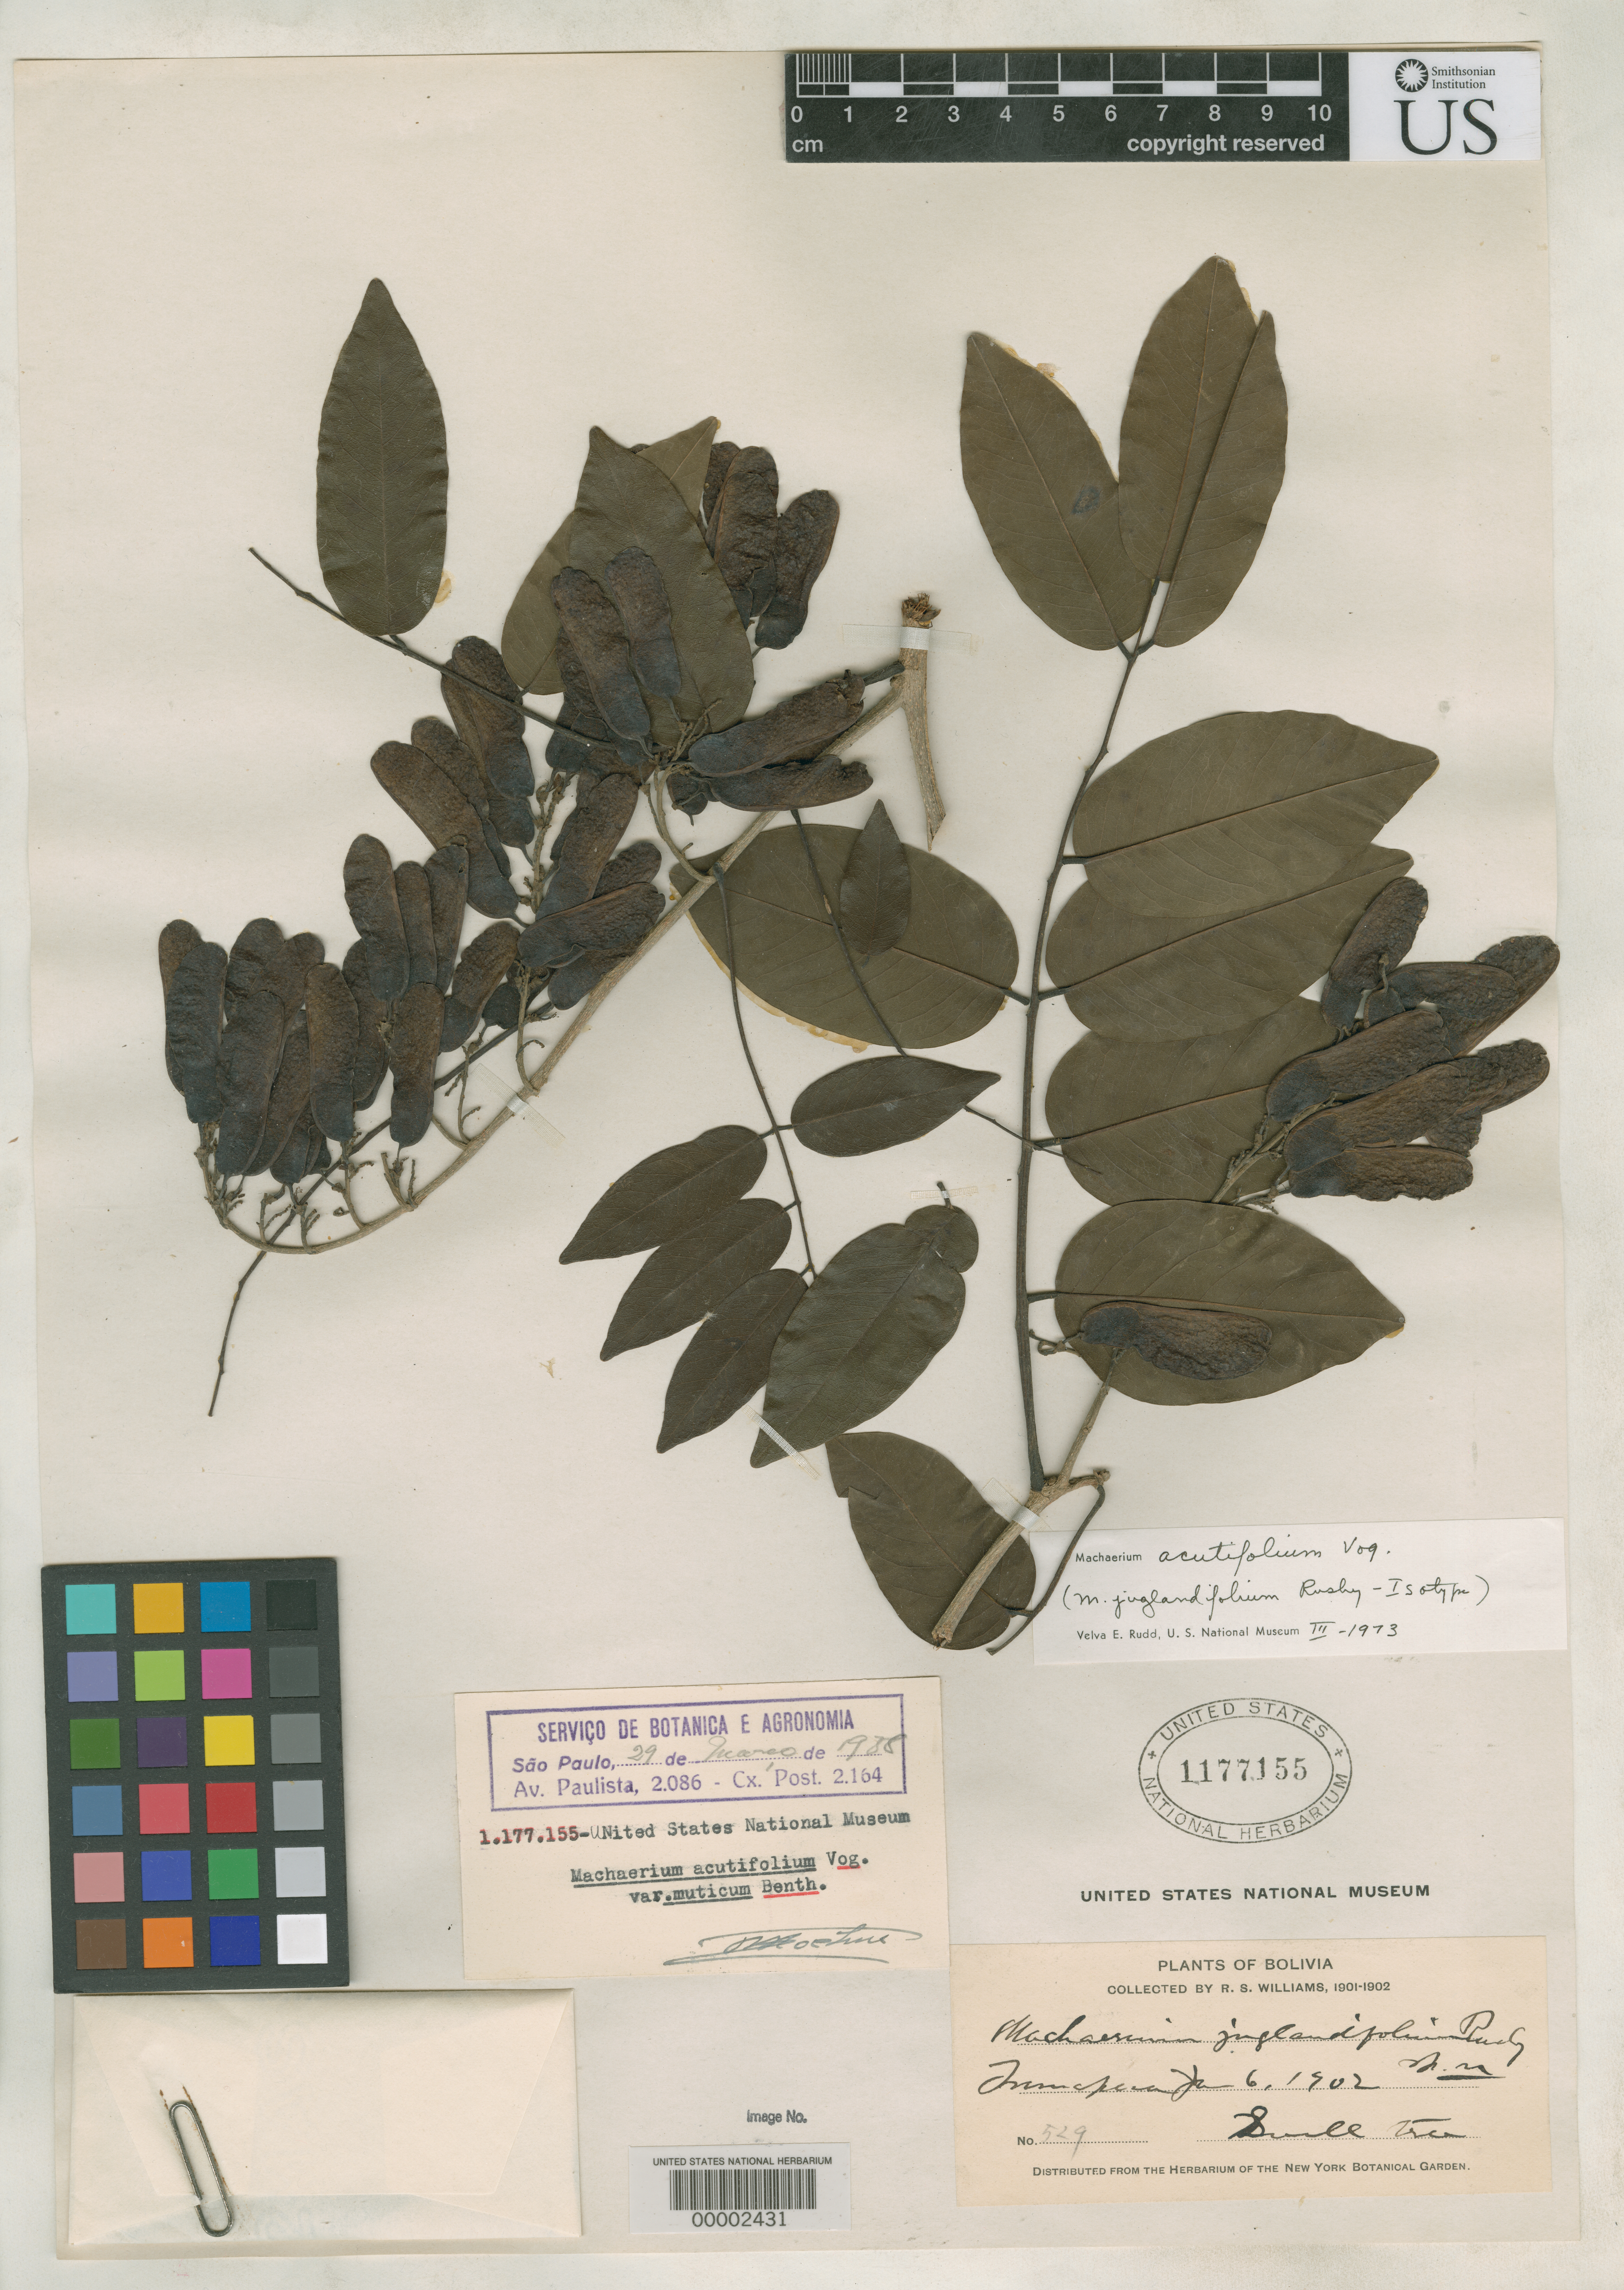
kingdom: Plantae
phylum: Tracheophyta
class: Magnoliopsida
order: Fabales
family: Fabaceae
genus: Machaerium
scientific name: Machaerium juglandifolium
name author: Rusby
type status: Isotype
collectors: R. S. Williams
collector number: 529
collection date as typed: Jan. 6, 1902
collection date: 1902-01-06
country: Bolivia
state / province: La Paz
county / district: Iturralde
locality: Tumupasa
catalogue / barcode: US 1177155